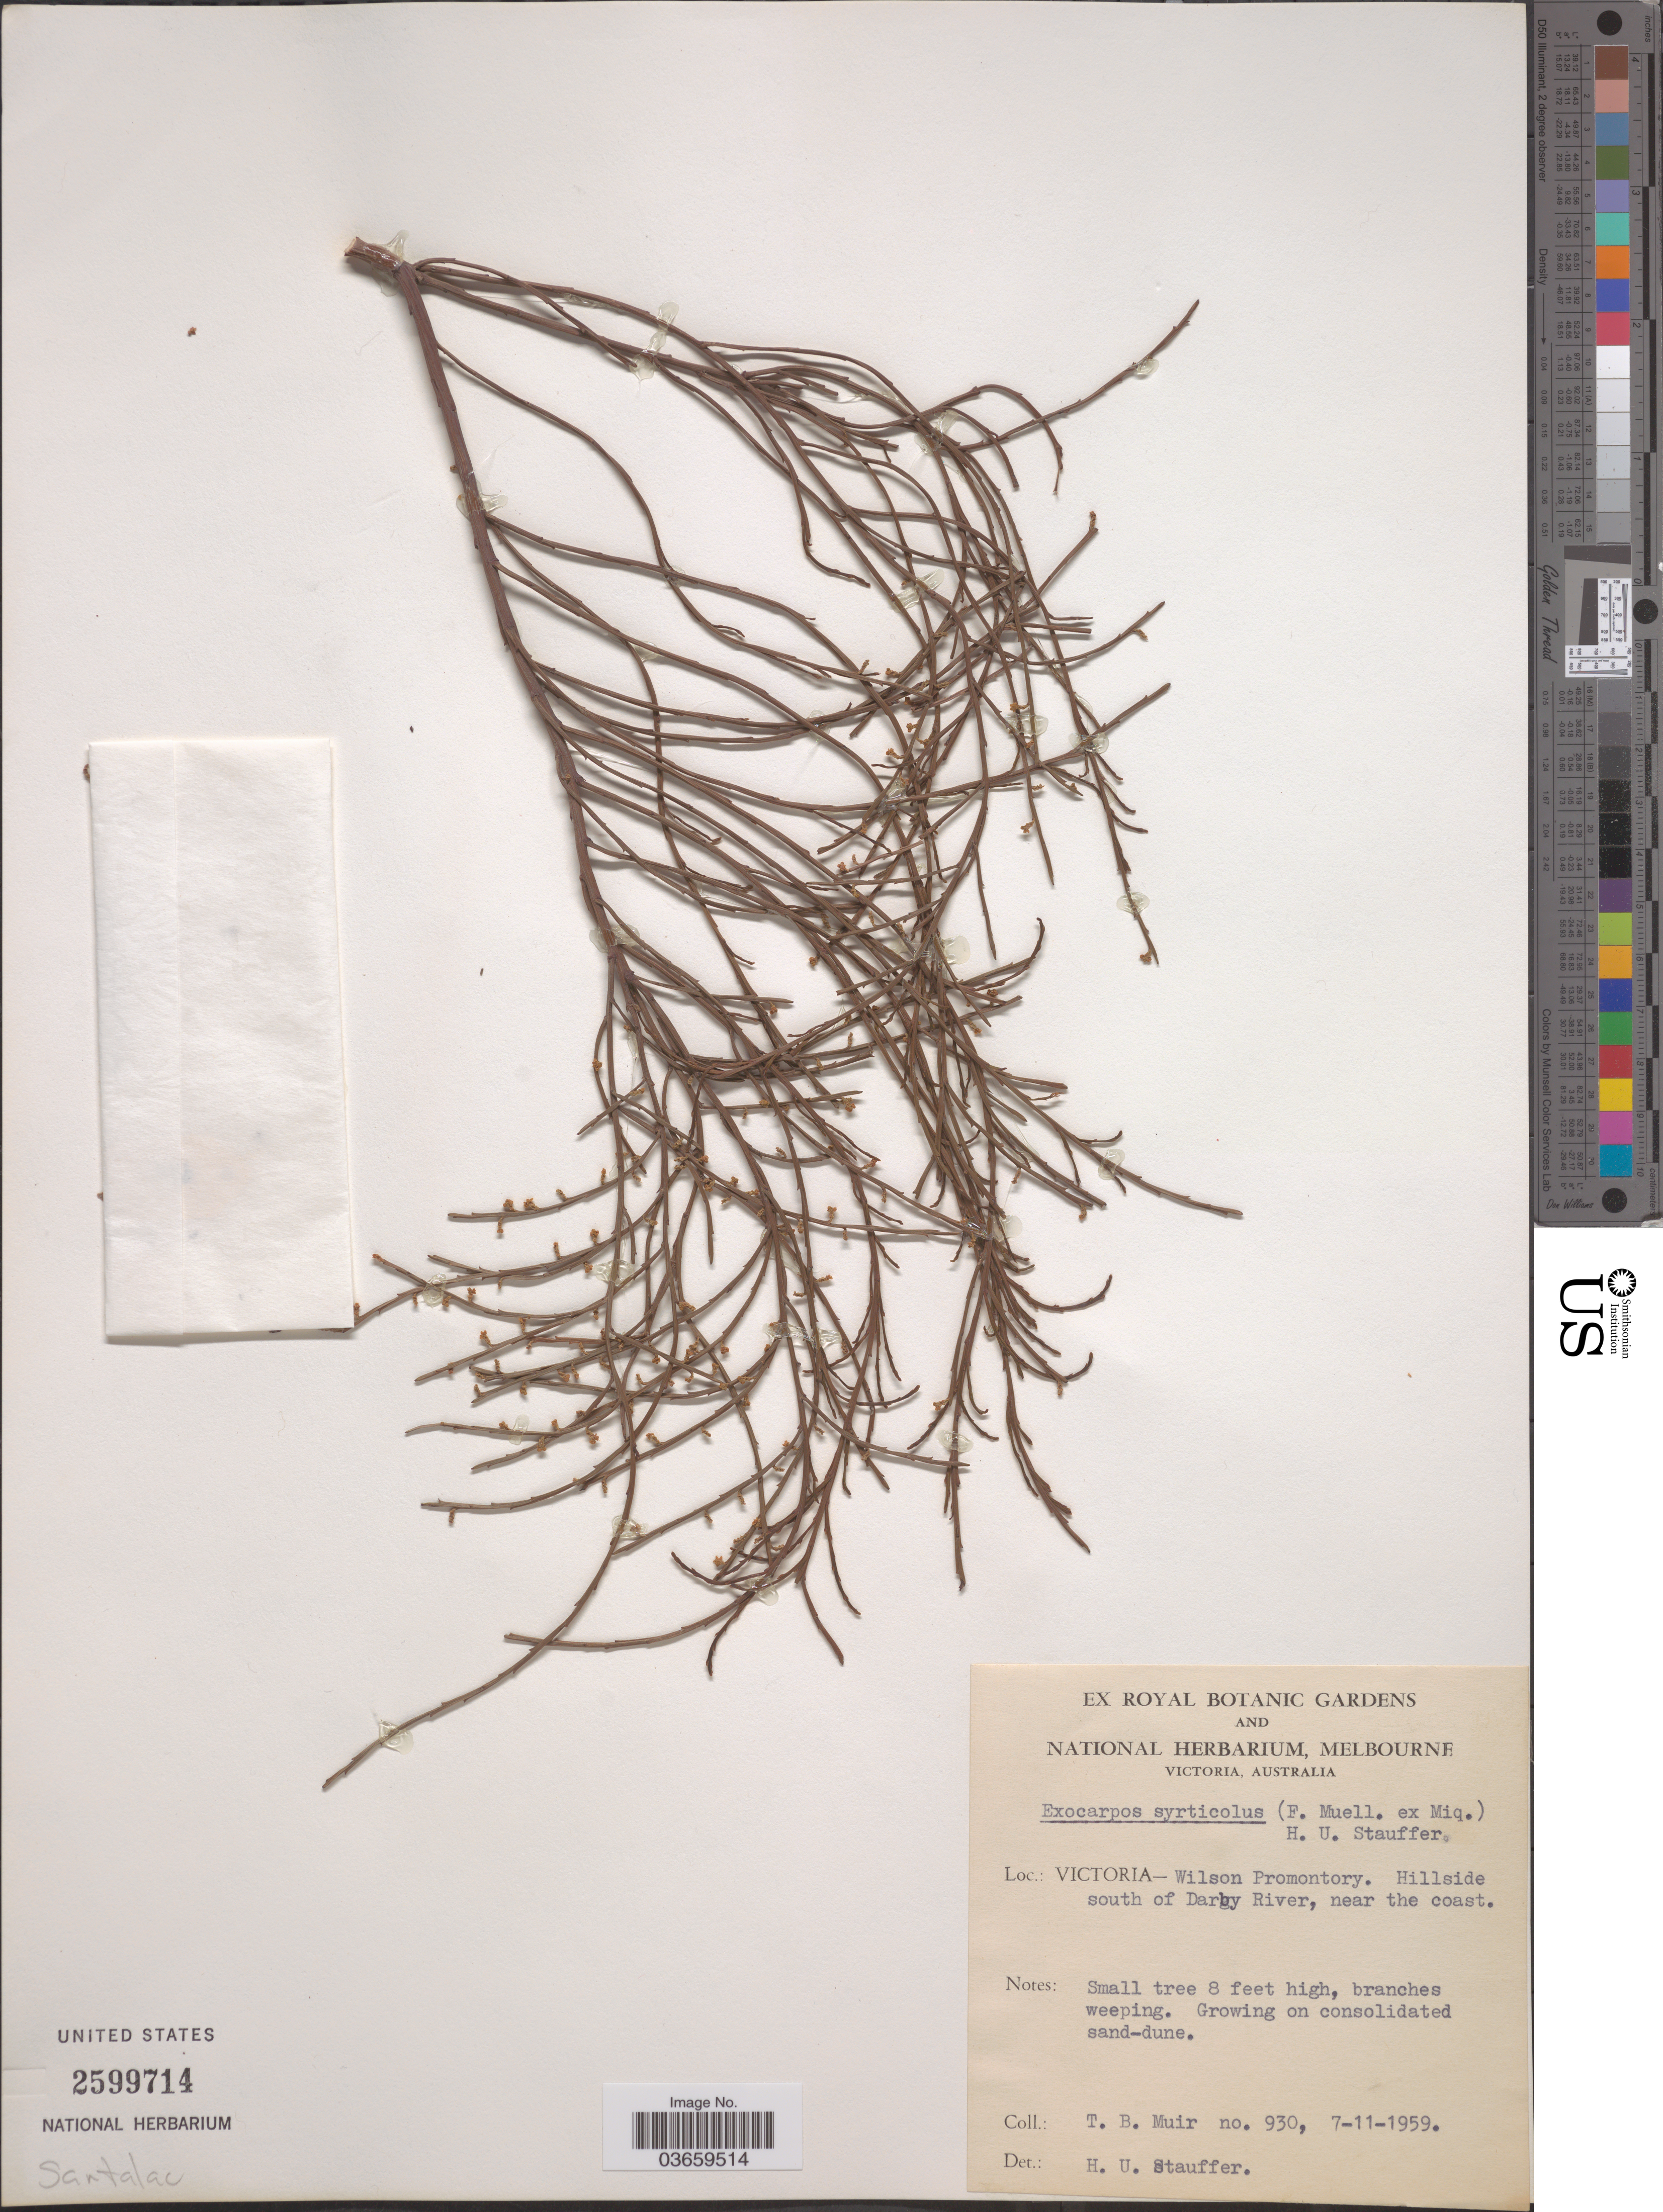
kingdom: Plantae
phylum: Tracheophyta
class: Magnoliopsida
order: Santalales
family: Santalaceae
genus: Exocarpos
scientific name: Exocarpos syrticolus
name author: (F. Muell. ex Miq.) Stauffer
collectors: T. Muir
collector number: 930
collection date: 1959-11-07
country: Australia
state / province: Victoria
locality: Victoria - Wilson Promontory. Hillside south of Darby River, near the coast.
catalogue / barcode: US 2599714